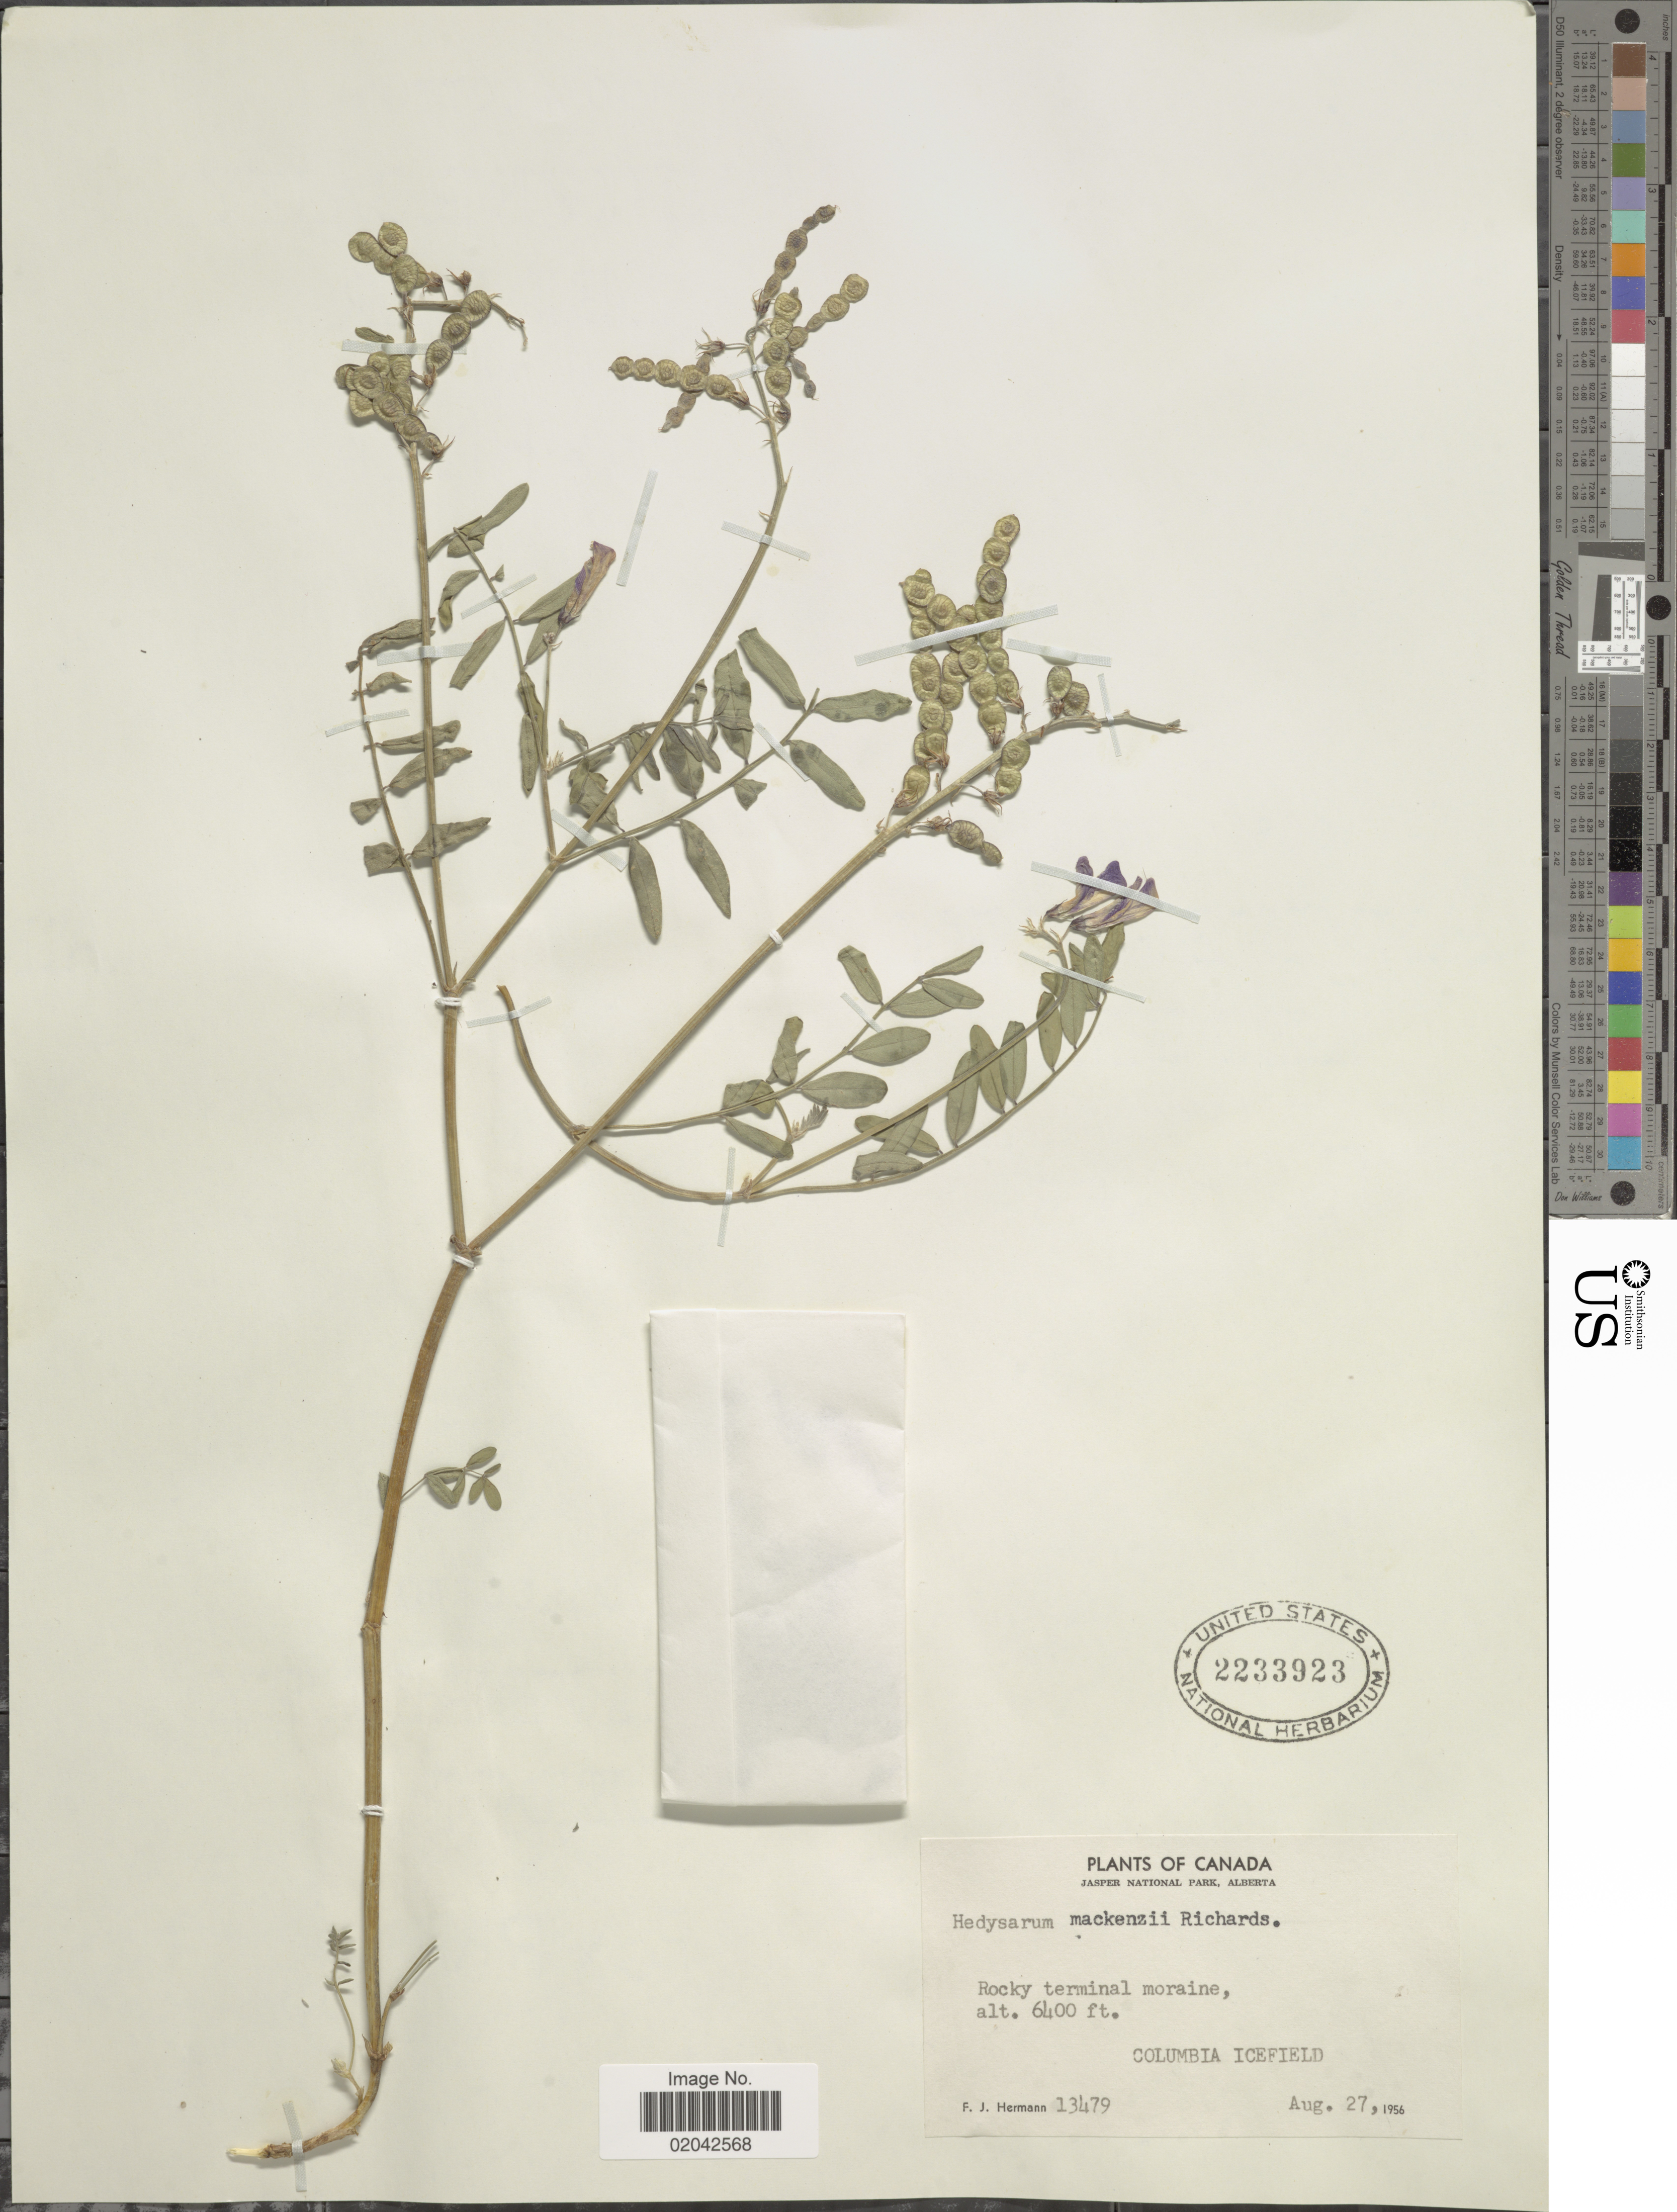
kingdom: Plantae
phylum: Tracheophyta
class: Magnoliopsida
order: Fabales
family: Fabaceae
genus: Hedysarum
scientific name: Hedysarum mackenziei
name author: Richardson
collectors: F. J. Hermann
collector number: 13479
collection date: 1957-08-27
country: Canada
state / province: Alberta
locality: Jasper National Park, rocky terminal moraine, Columbia Icefield.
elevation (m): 1951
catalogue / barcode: US 2233923